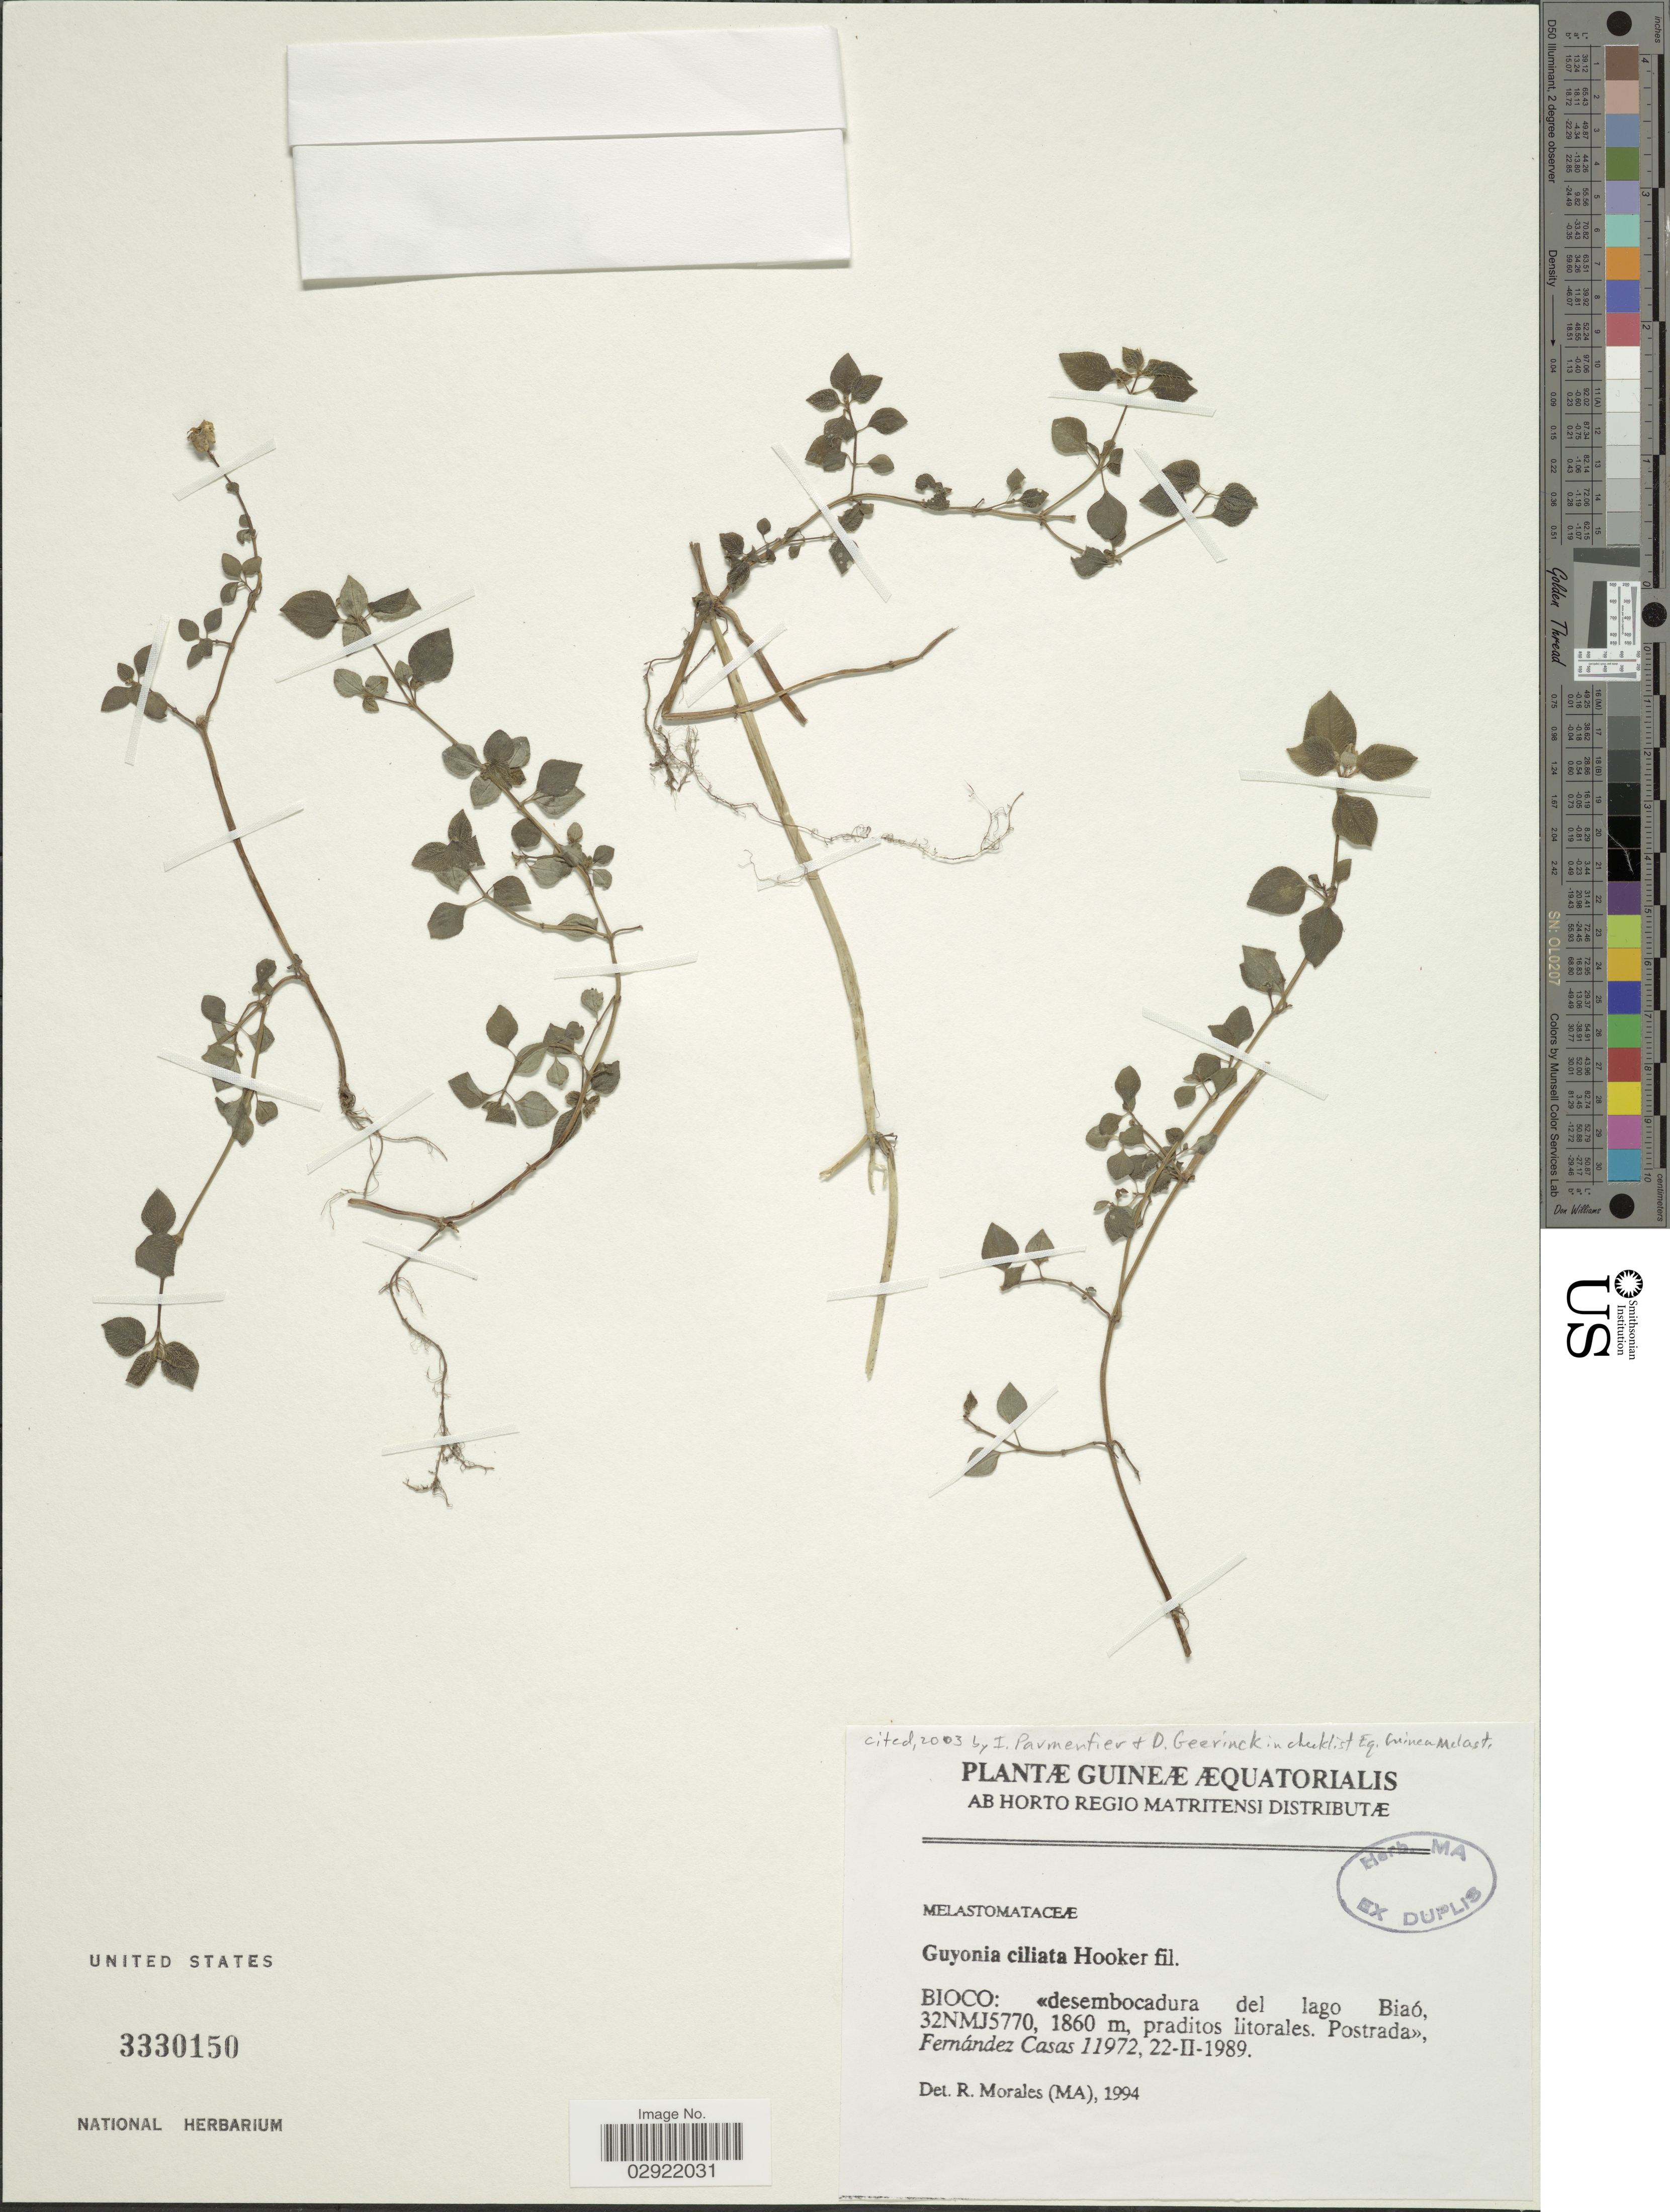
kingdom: Plantae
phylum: Tracheophyta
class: Magnoliopsida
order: Myrtales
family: Melastomataceae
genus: Guyonia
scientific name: Guyonia ciliata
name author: Hook. f.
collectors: F. Casas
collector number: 11972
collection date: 1989-02-22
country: Equatorial Guinea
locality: Bioco: desembocadura del lago Biaó, 32NMJ5770.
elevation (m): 1860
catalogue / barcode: US 3330150